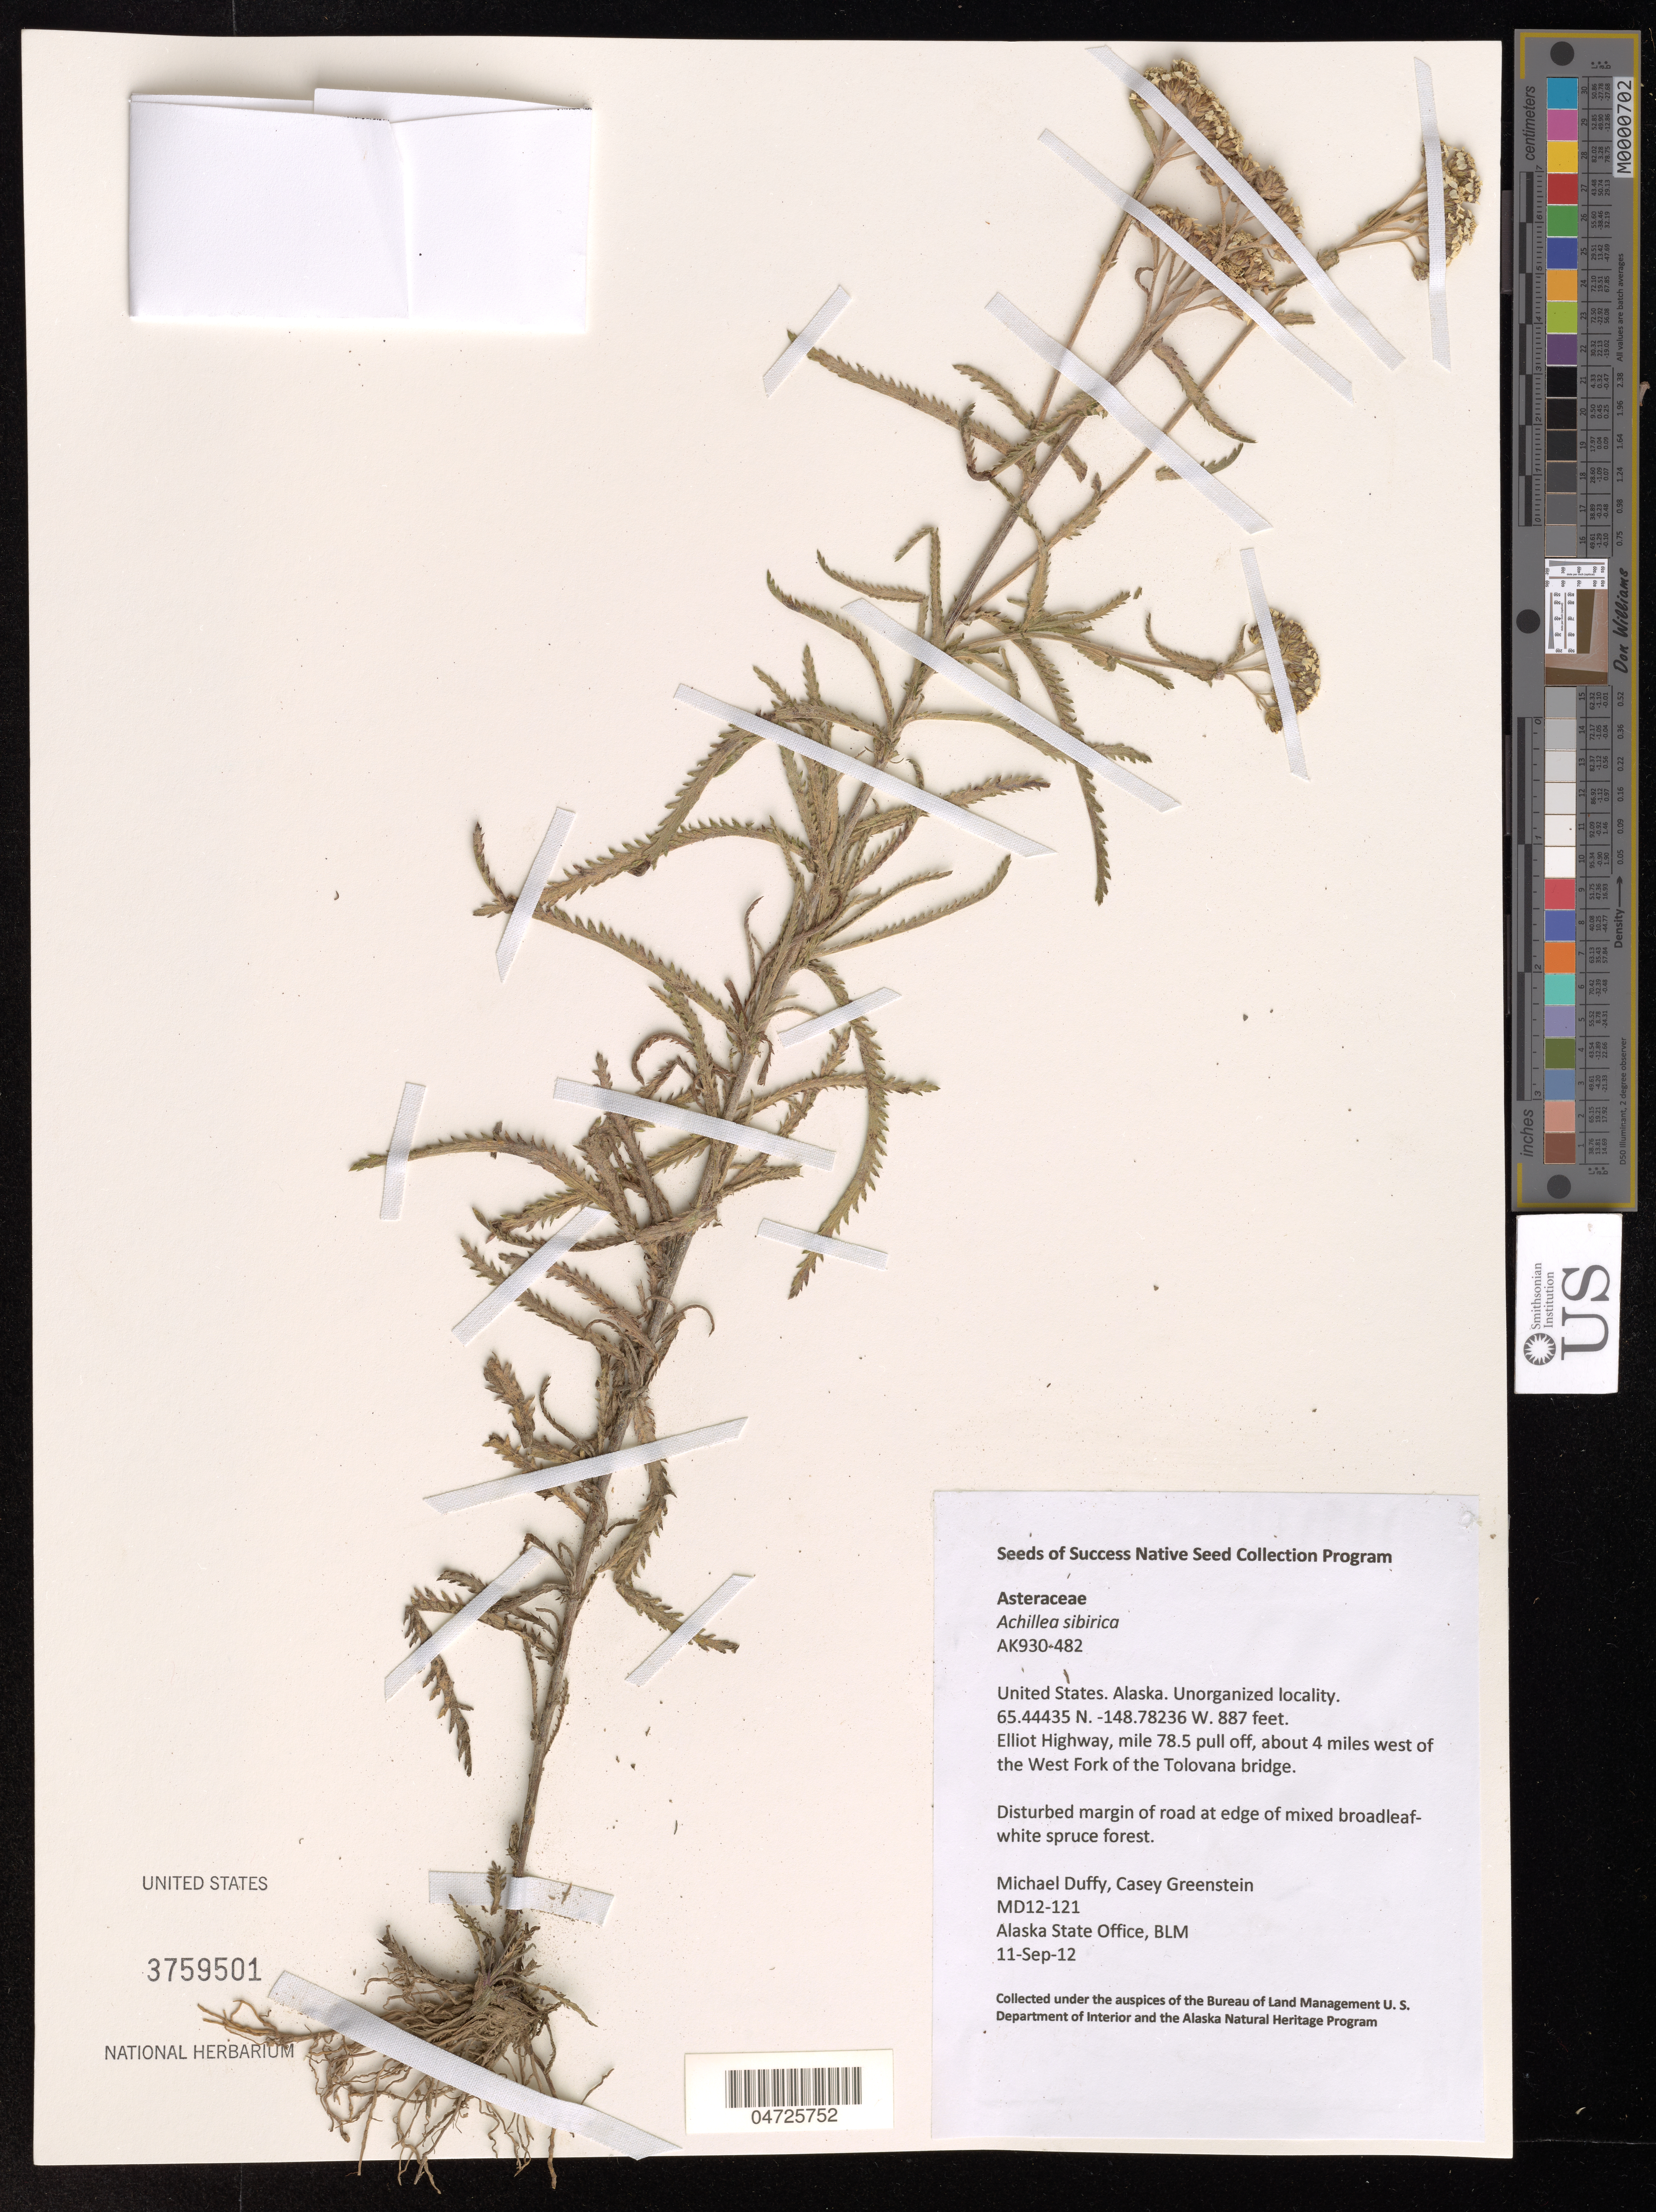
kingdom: Plantae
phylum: Tracheophyta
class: Magnoliopsida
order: Asterales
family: Asteraceae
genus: Achillea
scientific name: Achillea sibirica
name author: Ledeb.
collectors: M. Duffy & C. Greenstein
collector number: MD12-121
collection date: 2012-09-11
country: United States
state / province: Alaska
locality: Elliot Highway, mile 78.5 pull off, about 4 miles west of the West Fork of the Tolovana bridge.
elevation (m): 270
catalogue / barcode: US 3759501